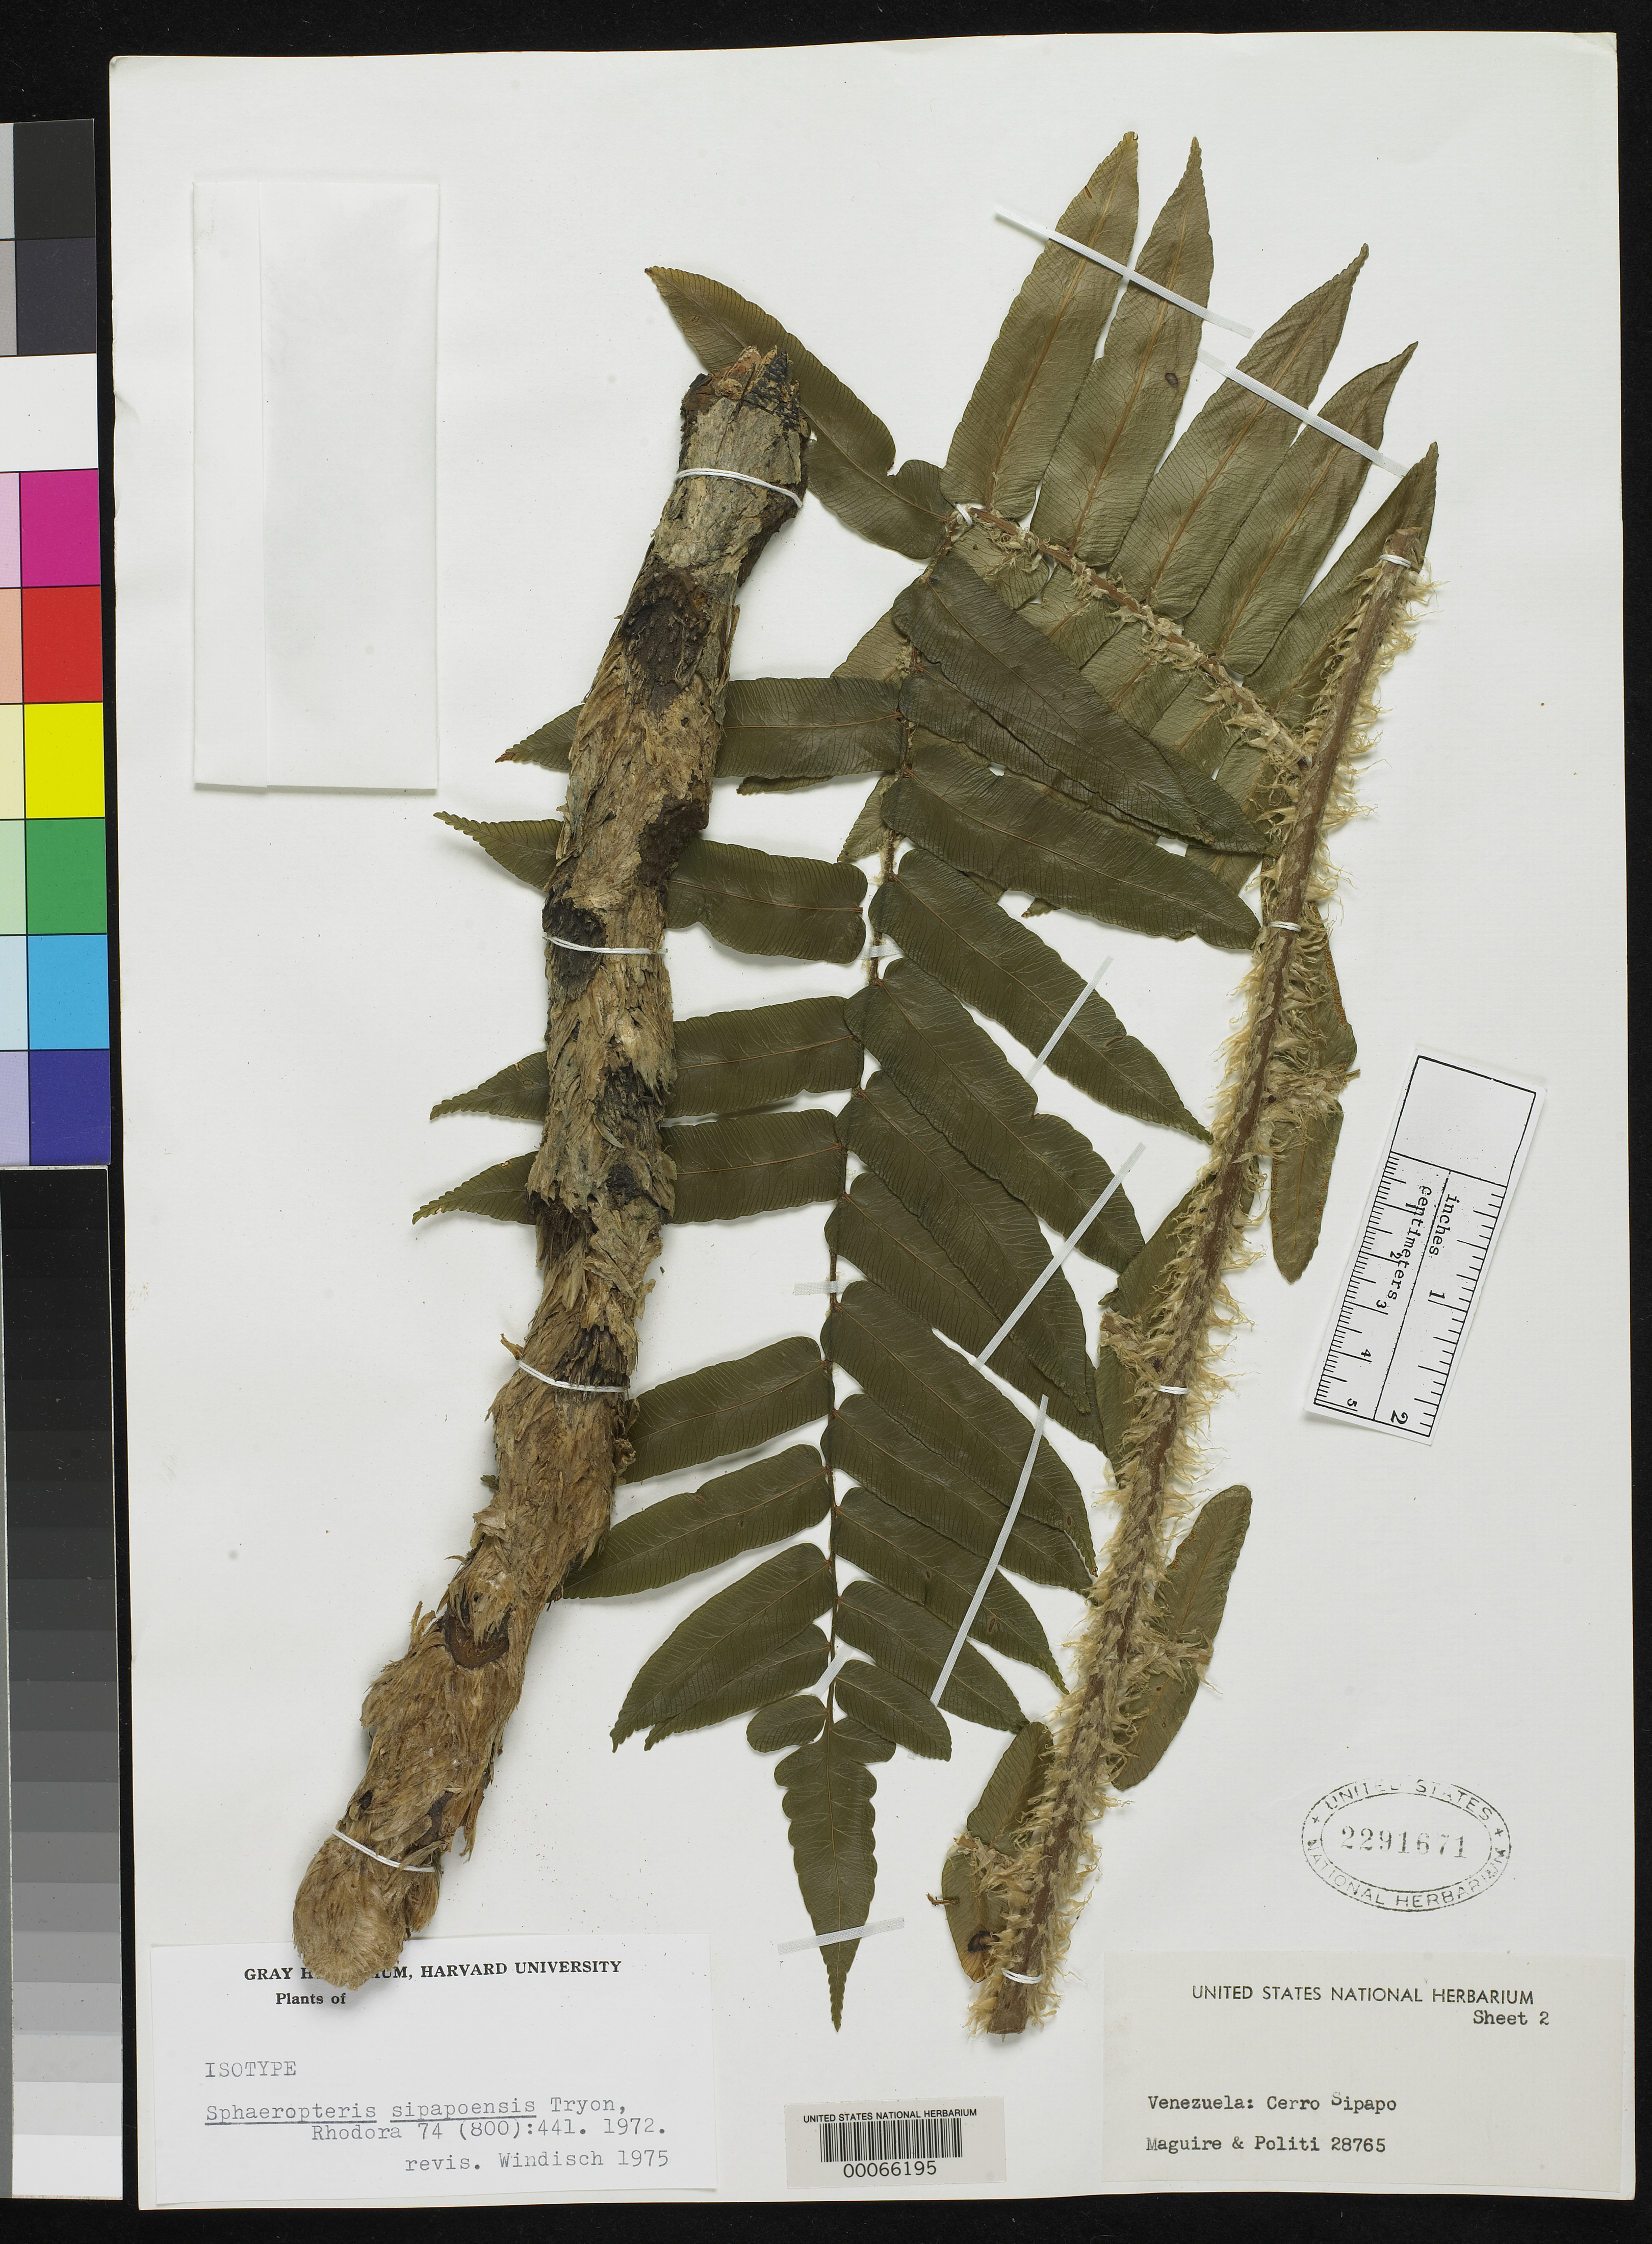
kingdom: Plantae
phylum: Tracheophyta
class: Polypodiopsida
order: Cyatheales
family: Cyatheaceae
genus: Sphaeropteris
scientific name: Sphaeropteris sipapoensis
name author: R.M. Tryon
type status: Isotype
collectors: B. Maguire & L. Politi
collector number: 28765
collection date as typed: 02 Feb 1949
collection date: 1949-02-02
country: Venezuela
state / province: Amazonas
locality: Cerro Sipapo (paraque), intermediate camp.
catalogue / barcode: US 2291671